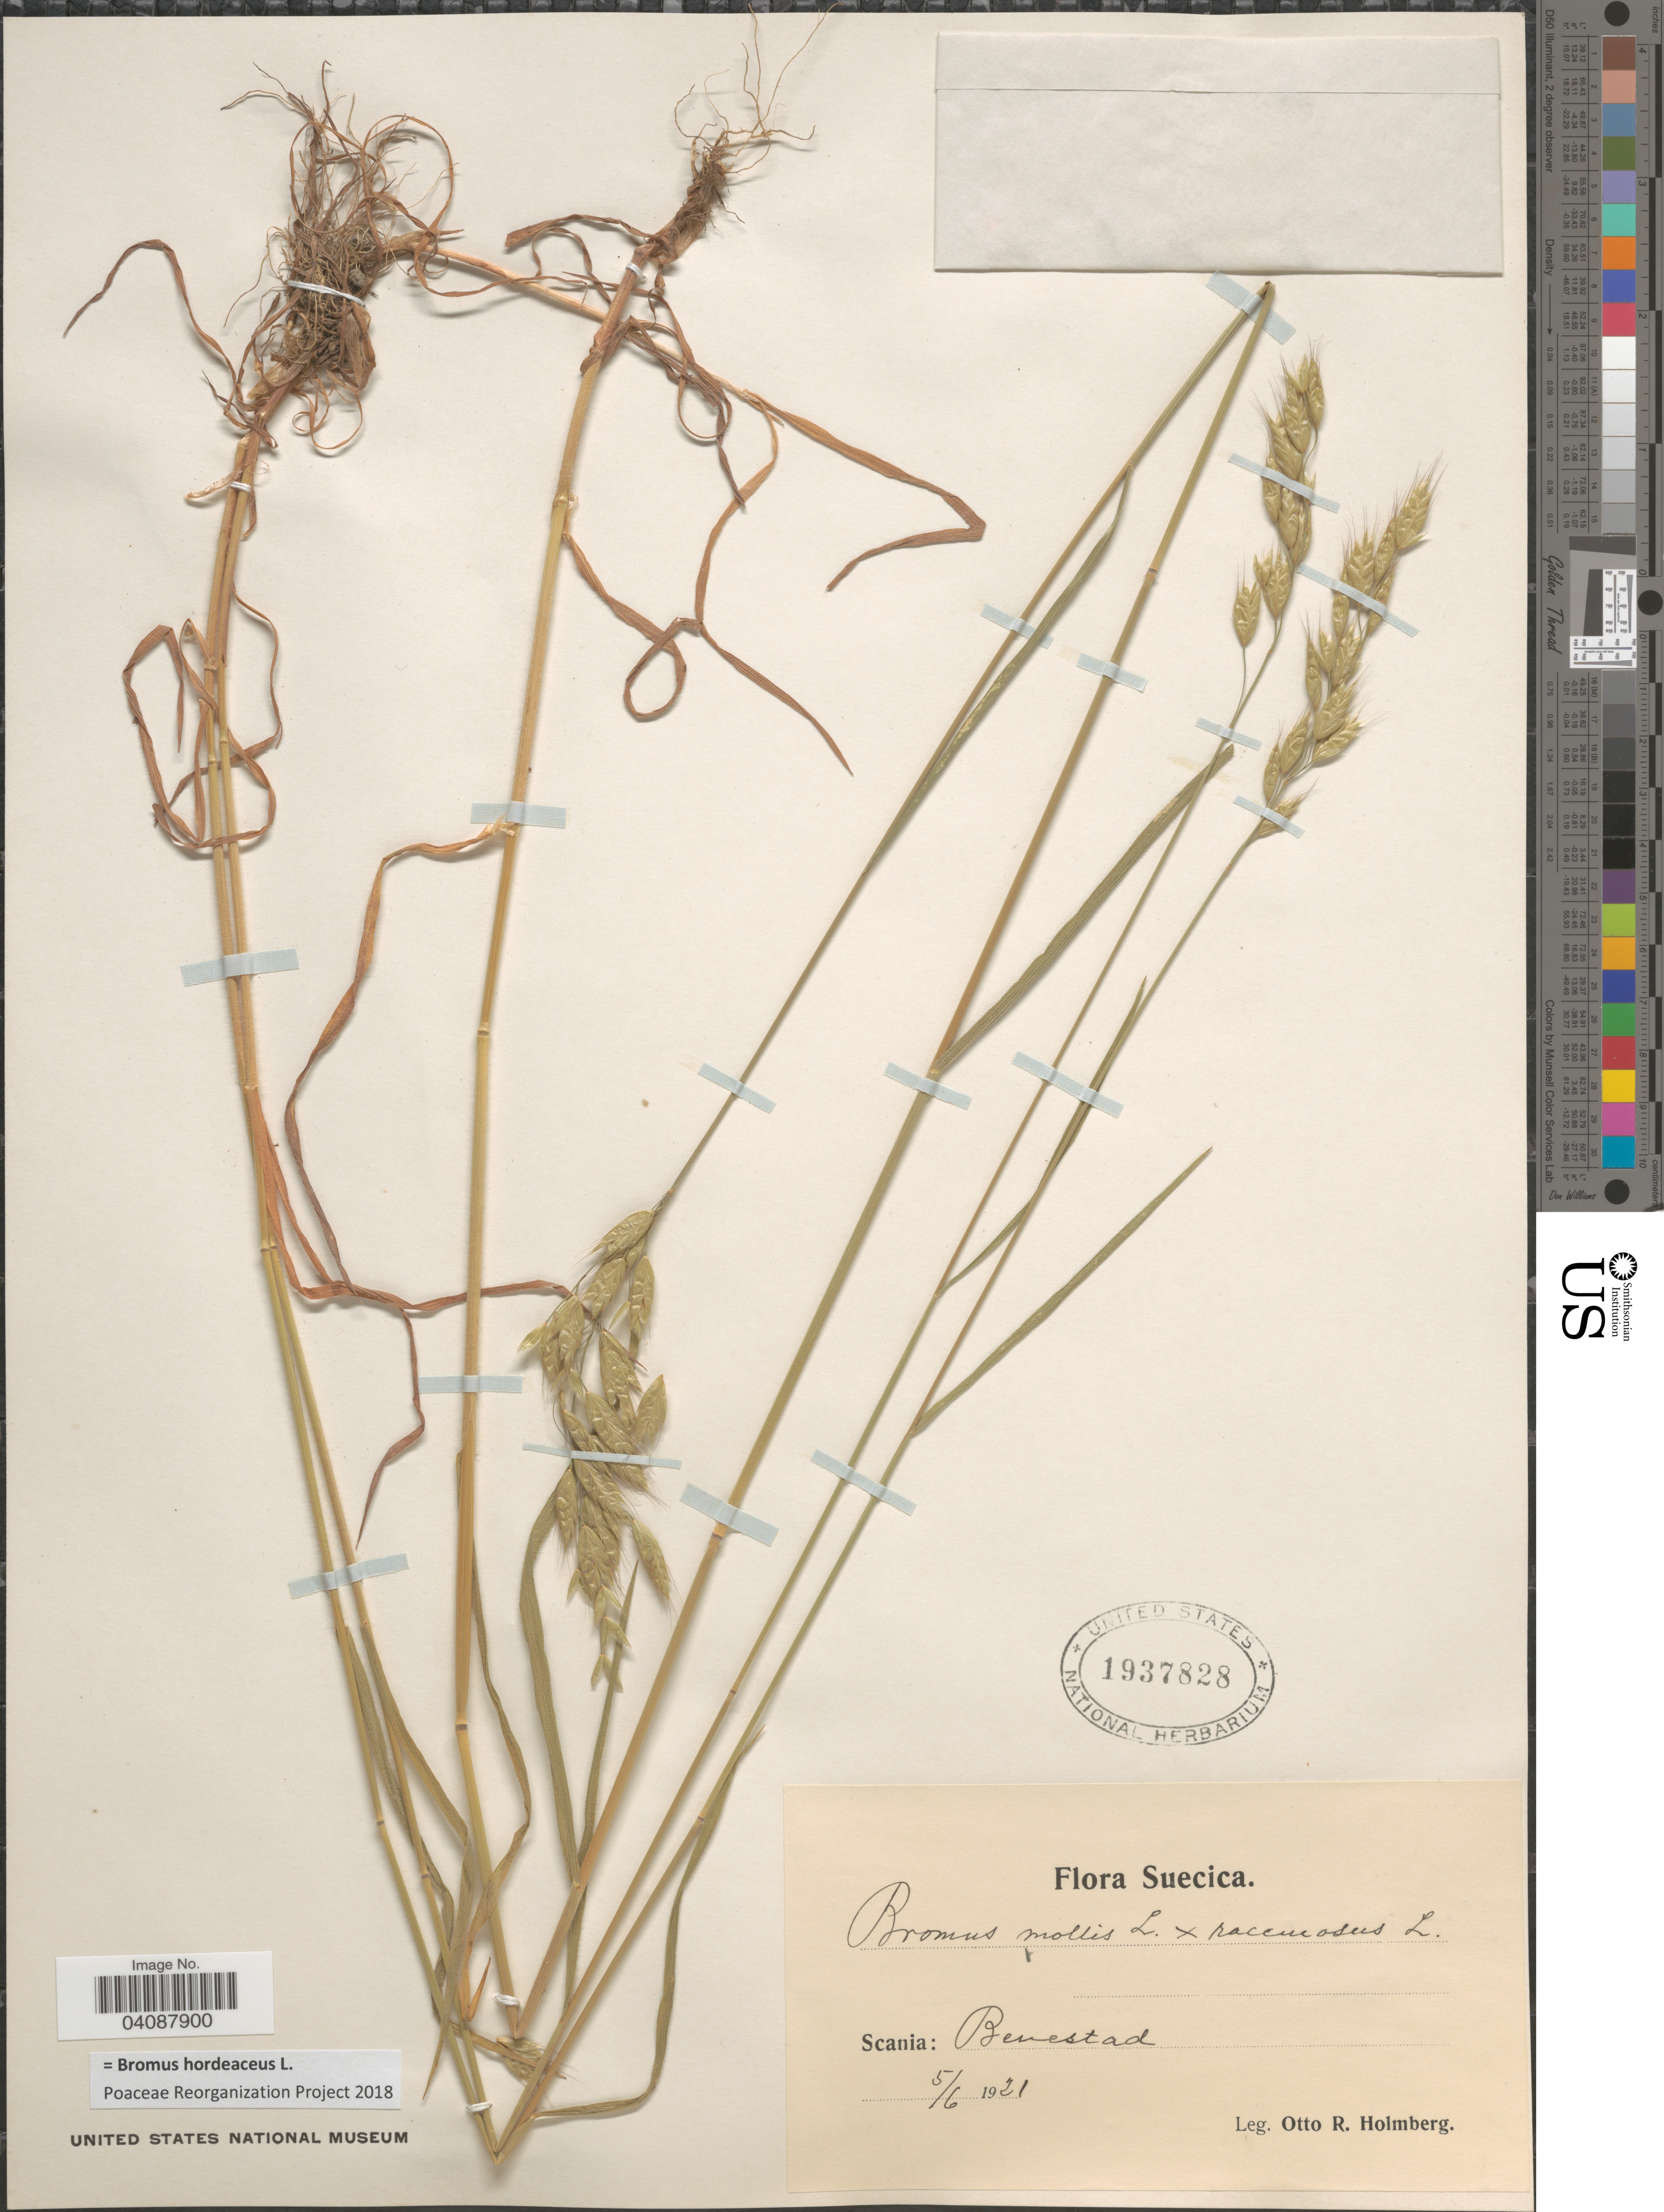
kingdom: Plantae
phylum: Tracheophyta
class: Liliopsida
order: Poales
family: Poaceae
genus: Bromus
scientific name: Bromus hordeaceus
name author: L.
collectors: O. Holmberg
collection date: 1921-06-05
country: Sweden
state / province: Skåne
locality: Suecica. Scania: Benestad.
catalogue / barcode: US 1937828